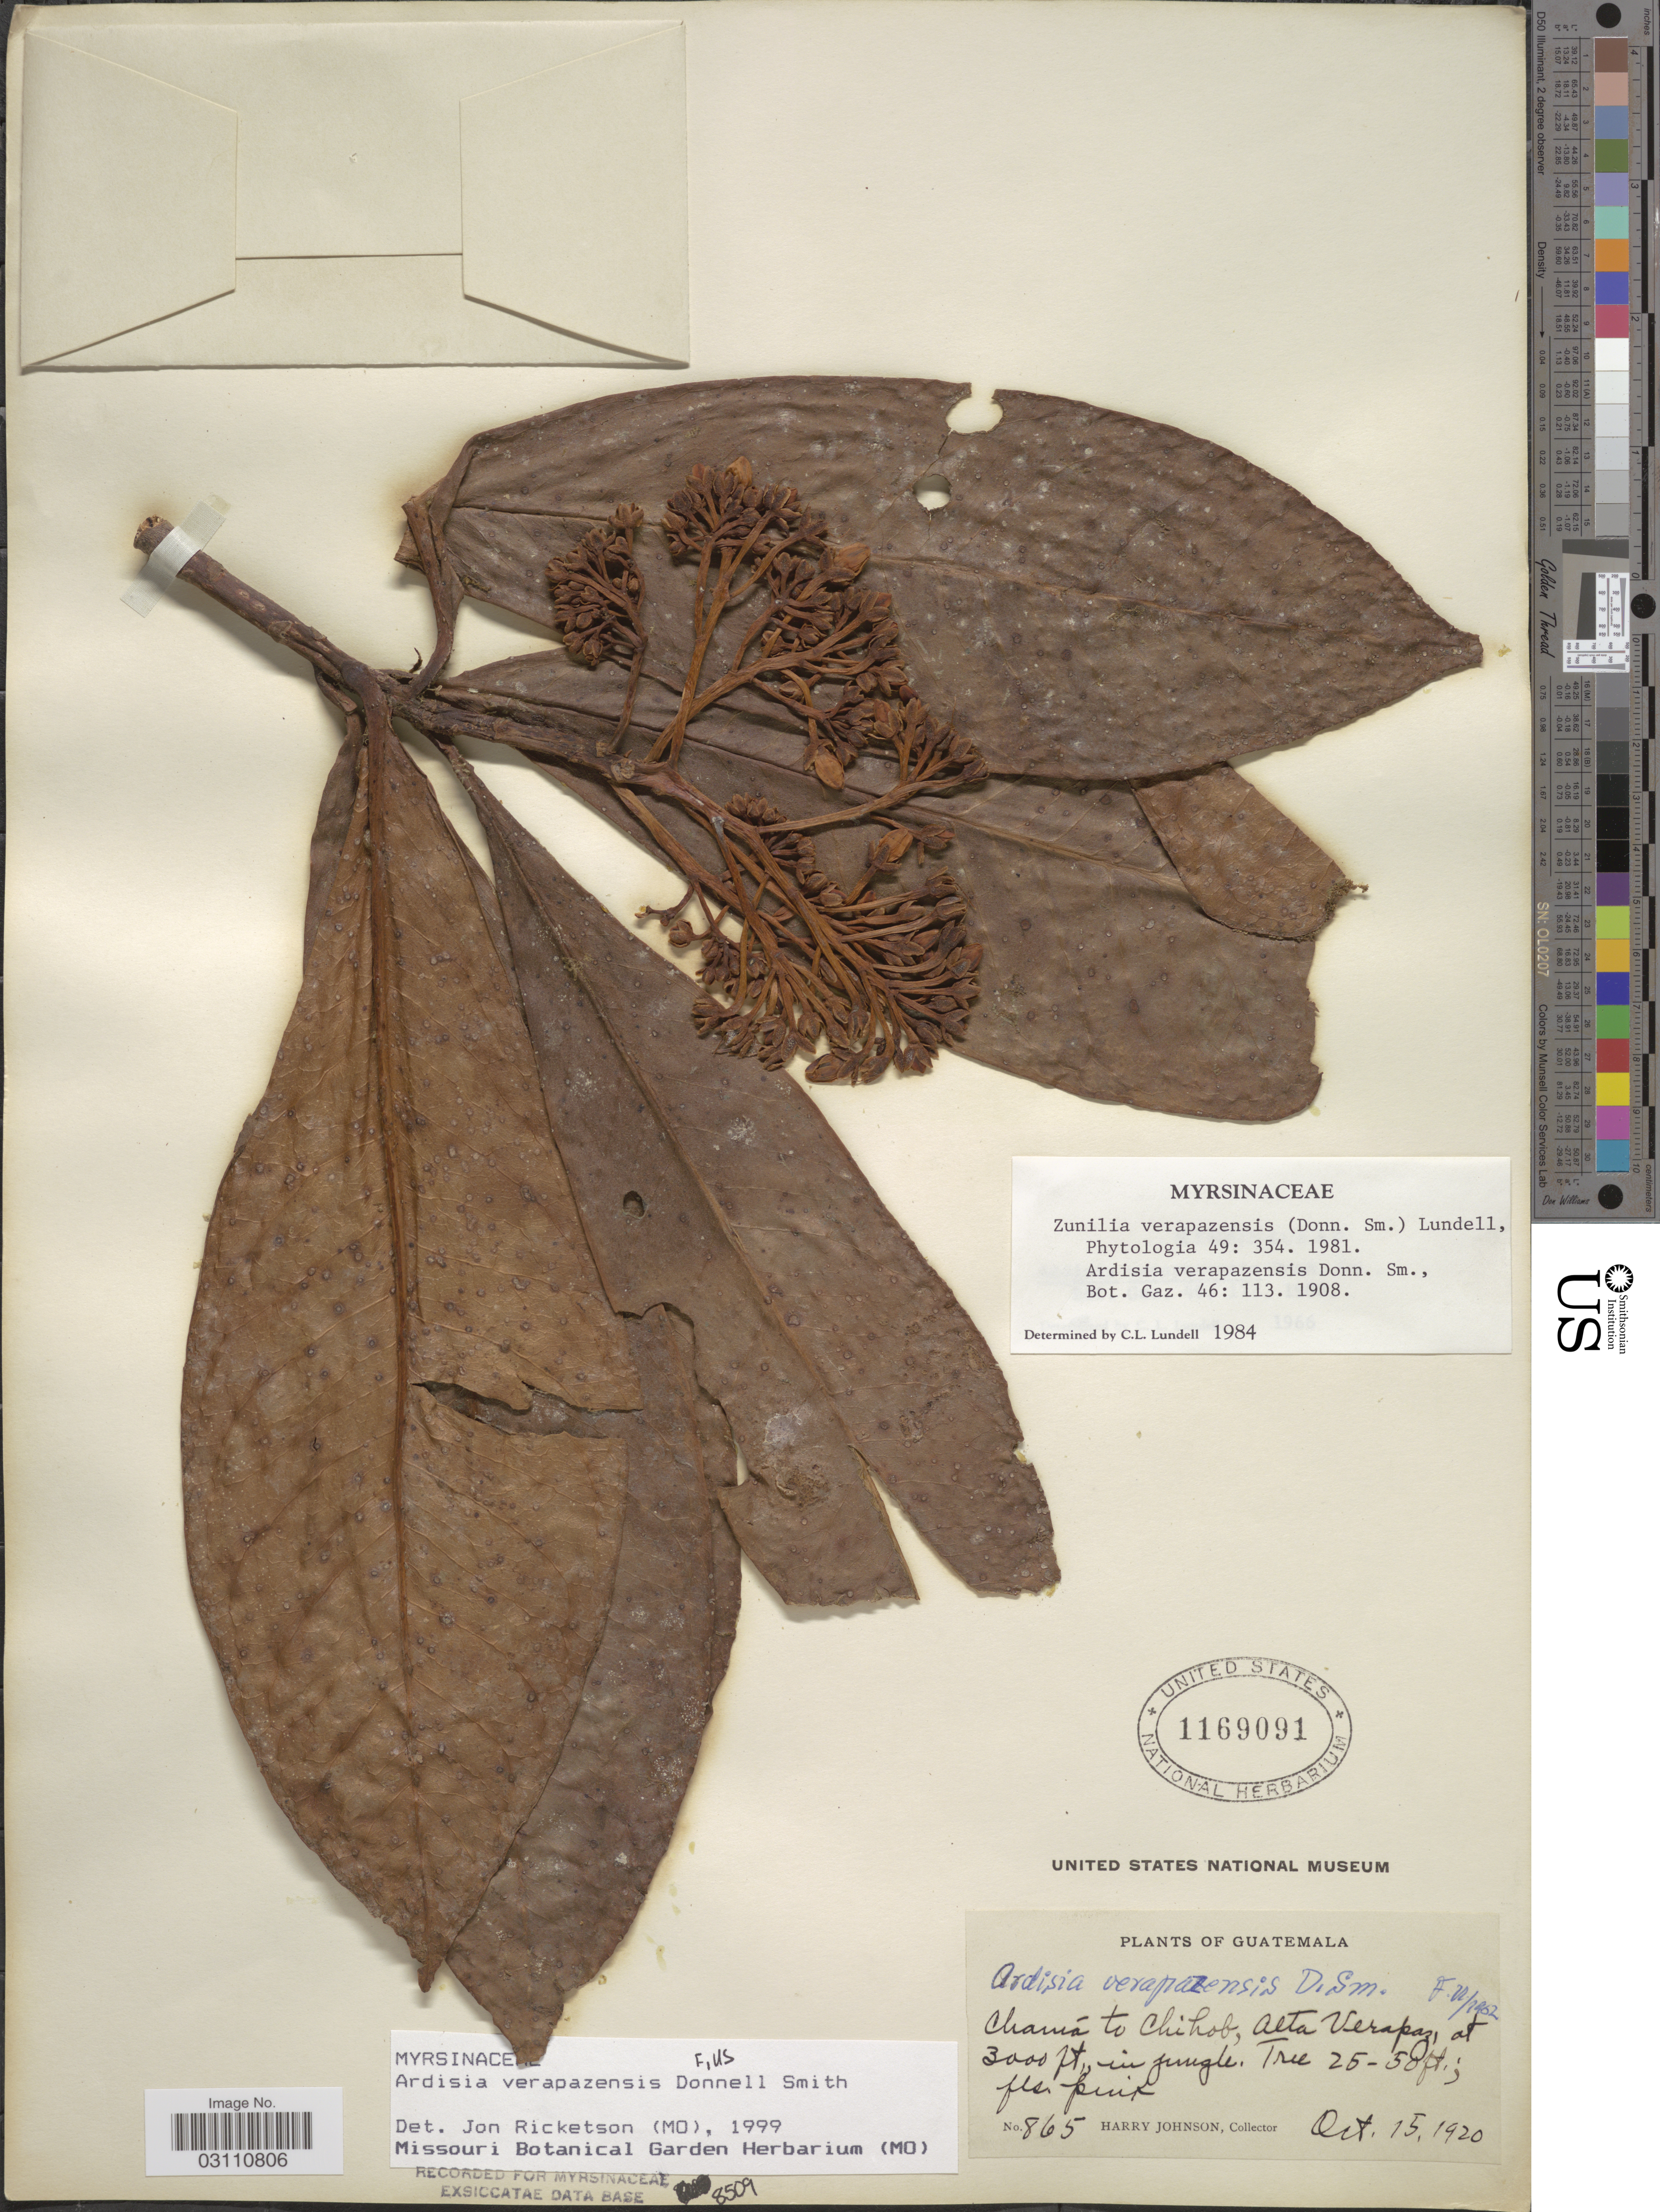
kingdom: Plantae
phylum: Tracheophyta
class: Magnoliopsida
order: Ericales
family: Primulaceae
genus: Ardisia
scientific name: Ardisia verapazensis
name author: Donn. Sm.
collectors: H. Johnson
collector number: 865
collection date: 1920-10-15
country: Guatemala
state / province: Alta Verapaz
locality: Chamá to Chihob.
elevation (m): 914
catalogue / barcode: US 1169091